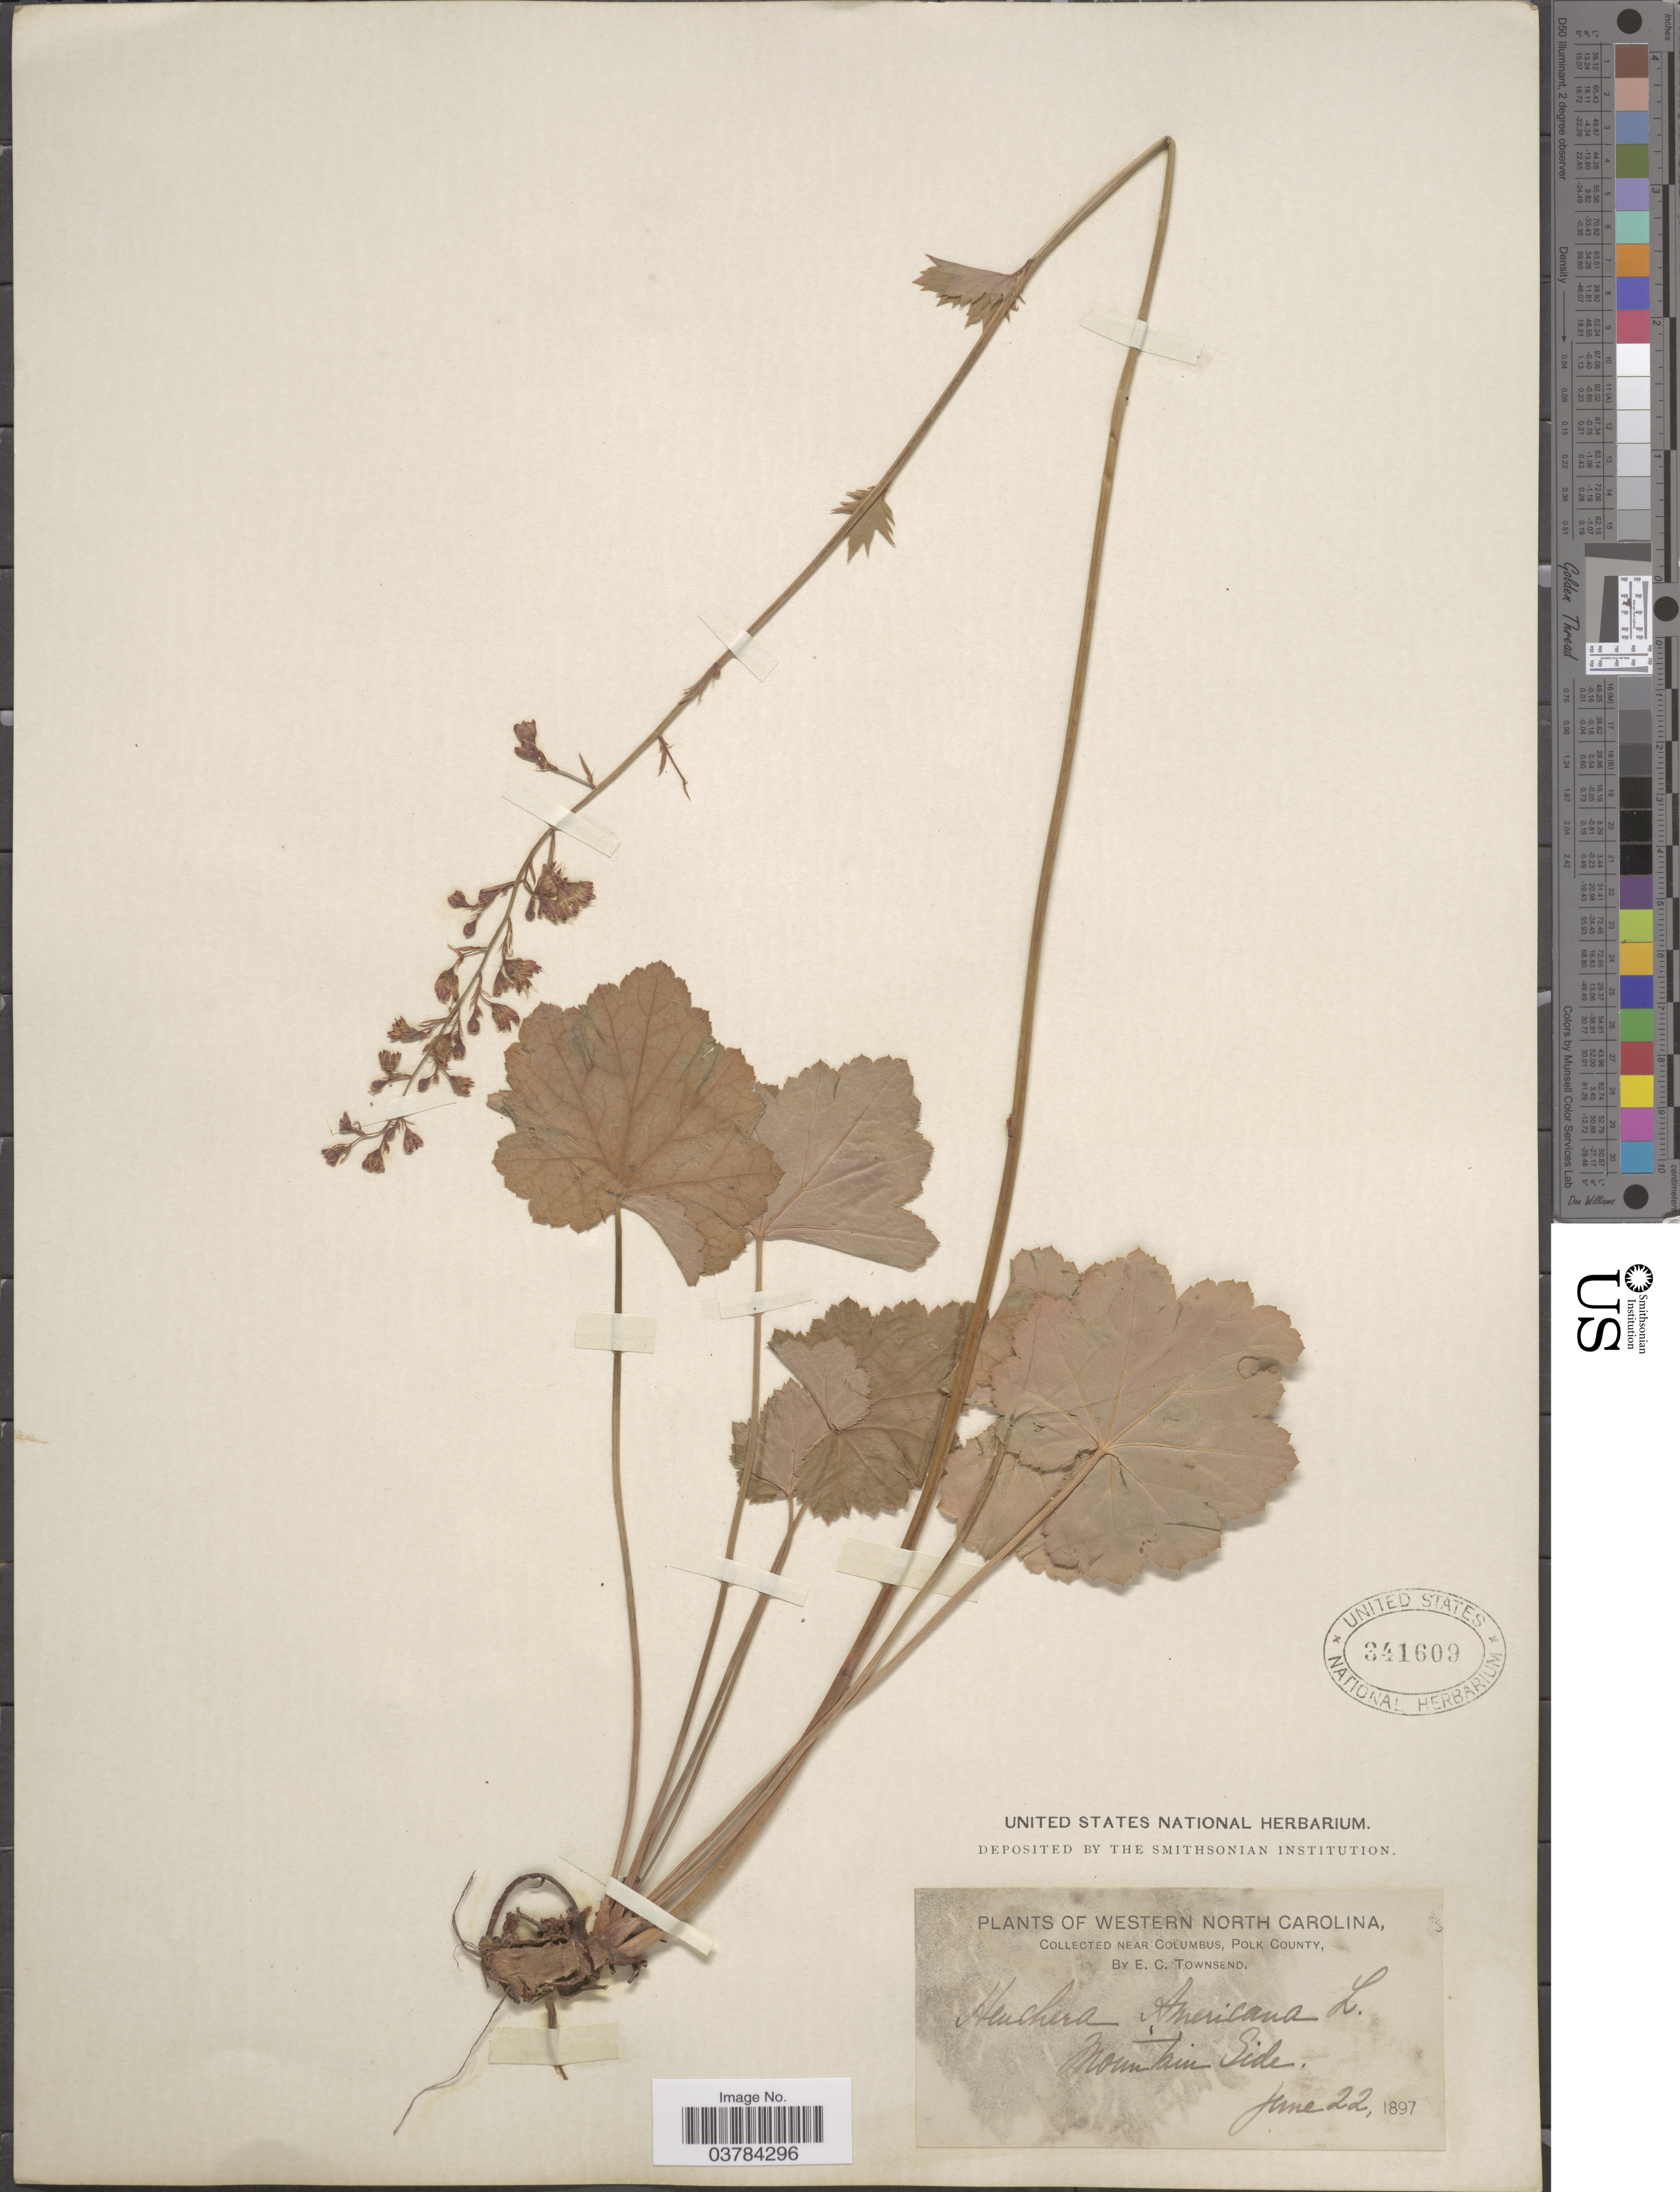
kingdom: Plantae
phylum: Tracheophyta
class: Magnoliopsida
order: Saxifragales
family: Saxifragaceae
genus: Heuchera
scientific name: Heuchera curtisii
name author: Torr. & A. Gray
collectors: E. C. Townsend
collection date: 1897-06-22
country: United States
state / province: North Carolina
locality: Western North Carolina. Near Columbus, Polk County. Mountain Side.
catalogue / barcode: US 341609